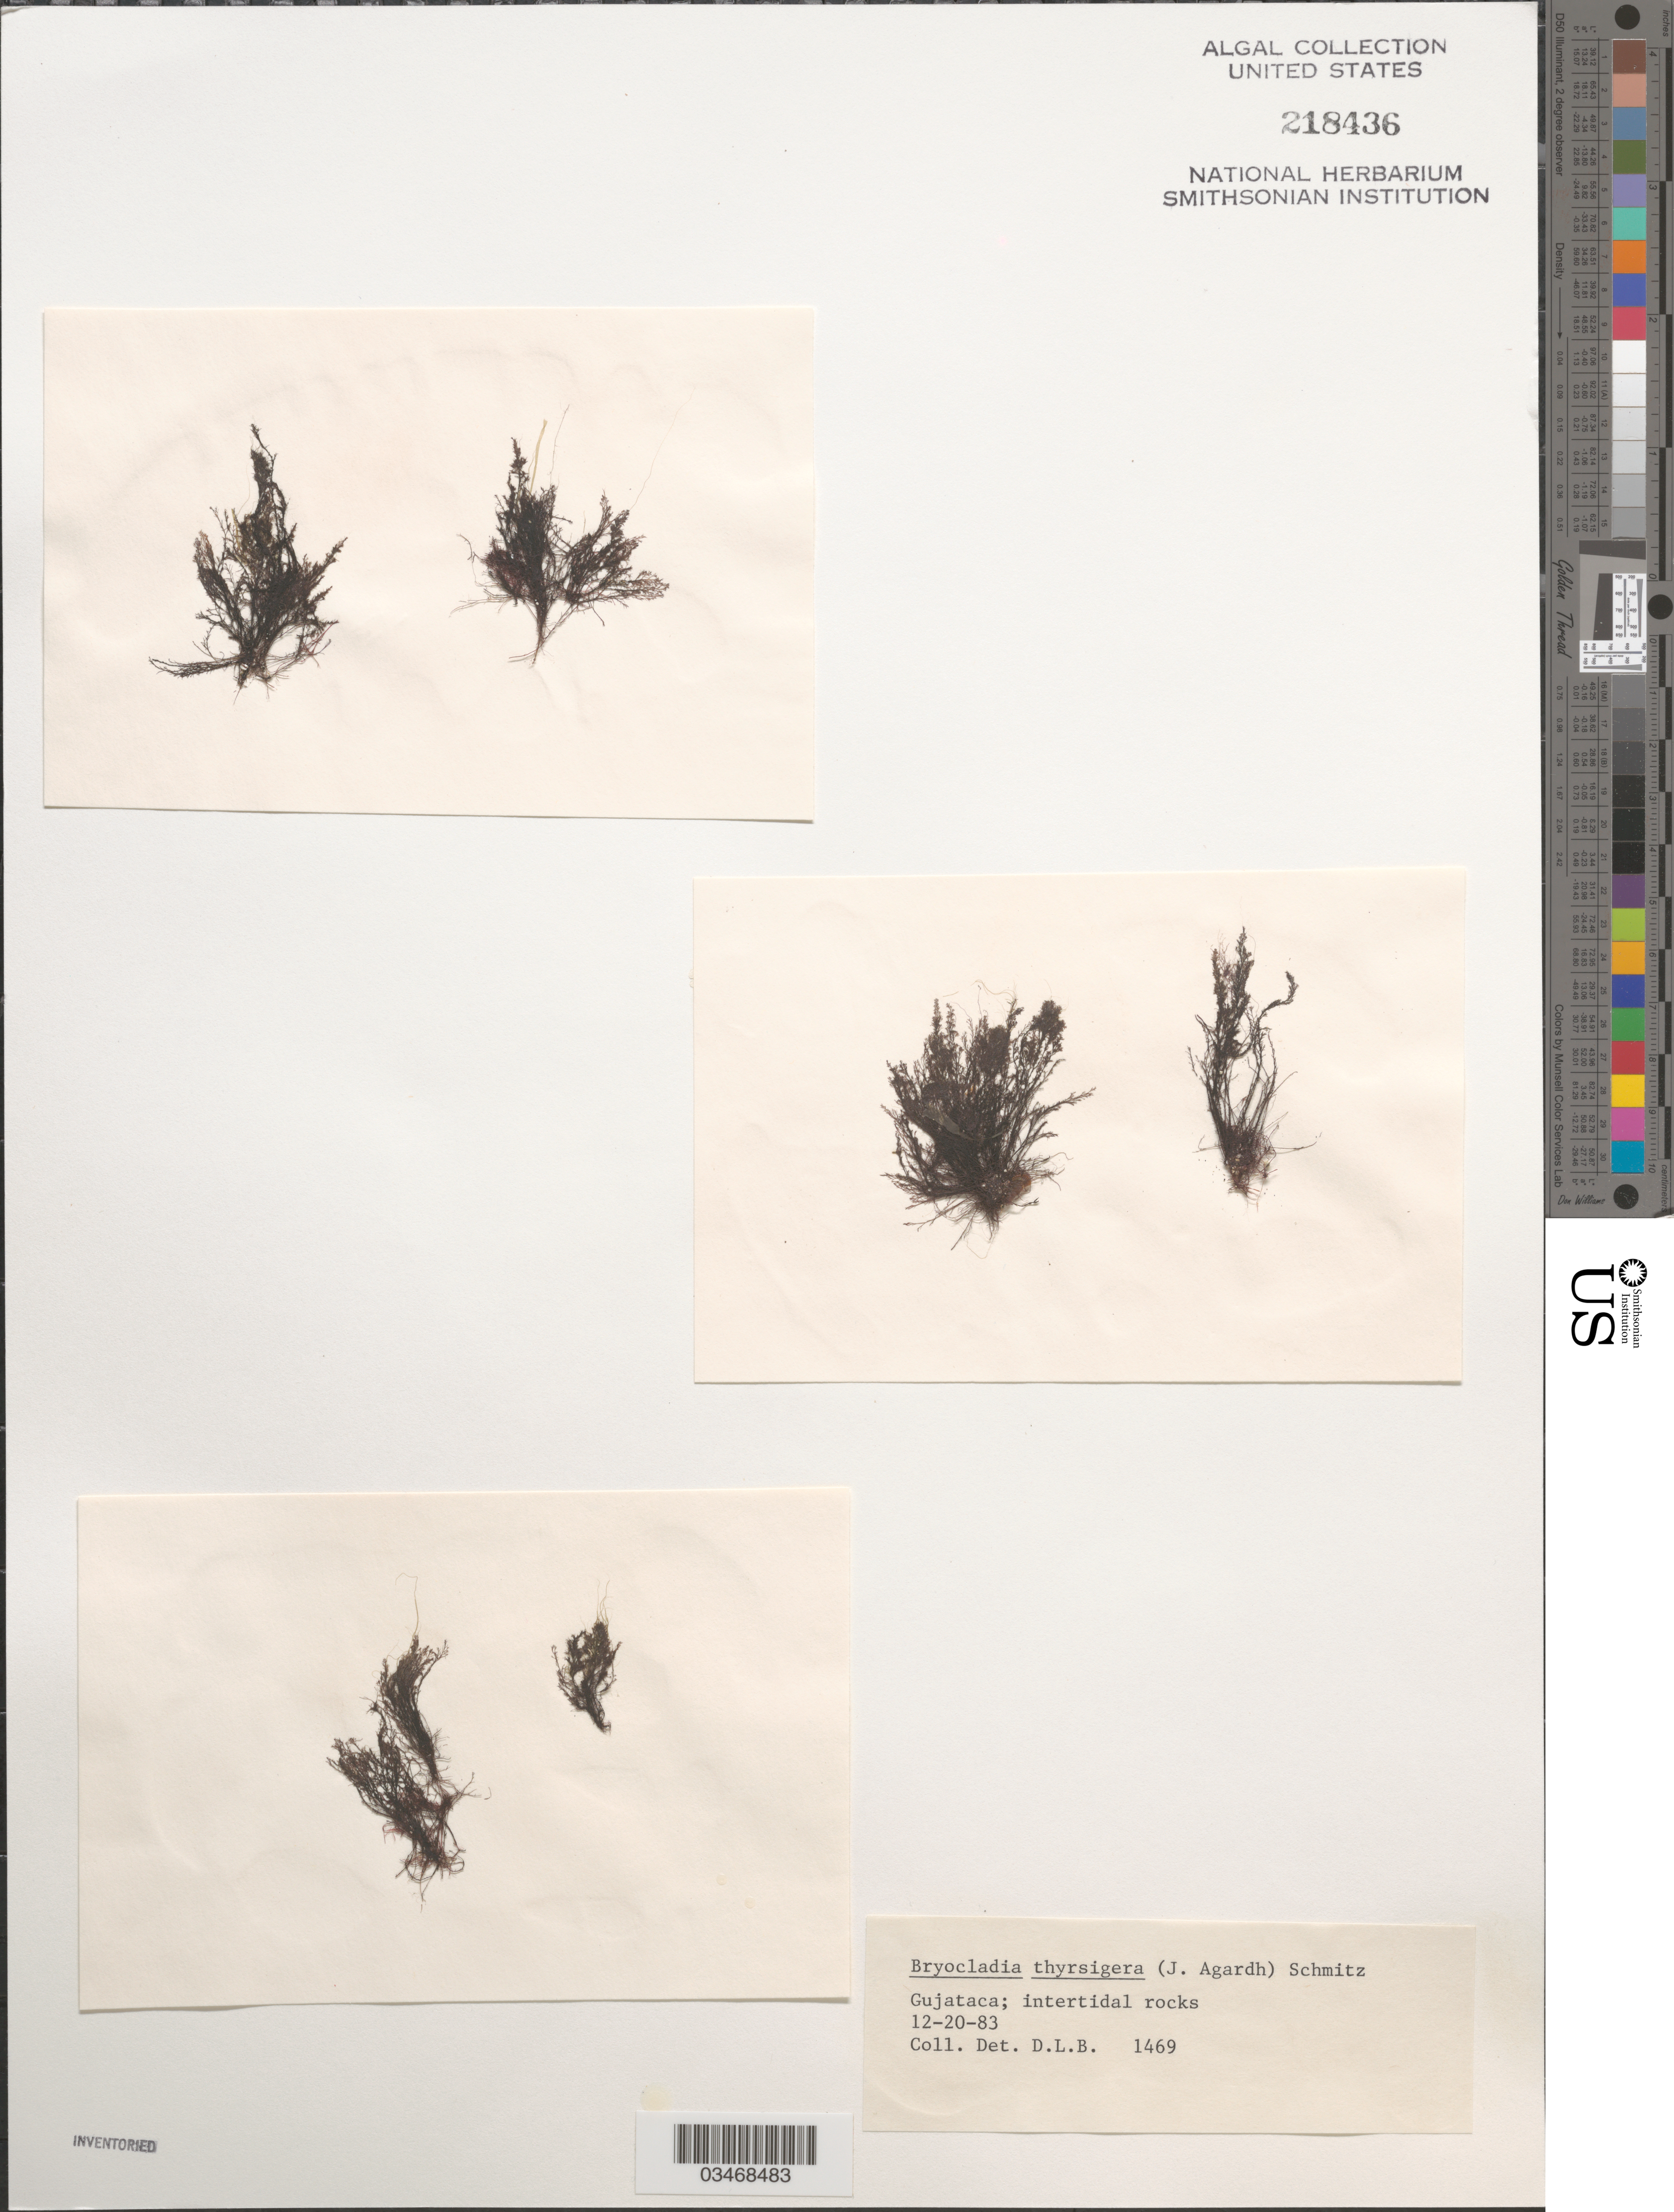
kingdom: Plantae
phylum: Rhodophyta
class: Florideophyceae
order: Ceramiales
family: Rhodomelaceae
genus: Bryocladia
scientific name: Bryocladia thyrsigera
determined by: Ballantine, D. L.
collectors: D.L. Ballantine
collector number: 1469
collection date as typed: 20 Dec 1983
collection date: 1983-12-20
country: Puerto Rico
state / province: Quebradillas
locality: Guajataca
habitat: Intertidal rocks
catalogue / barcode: US 218436